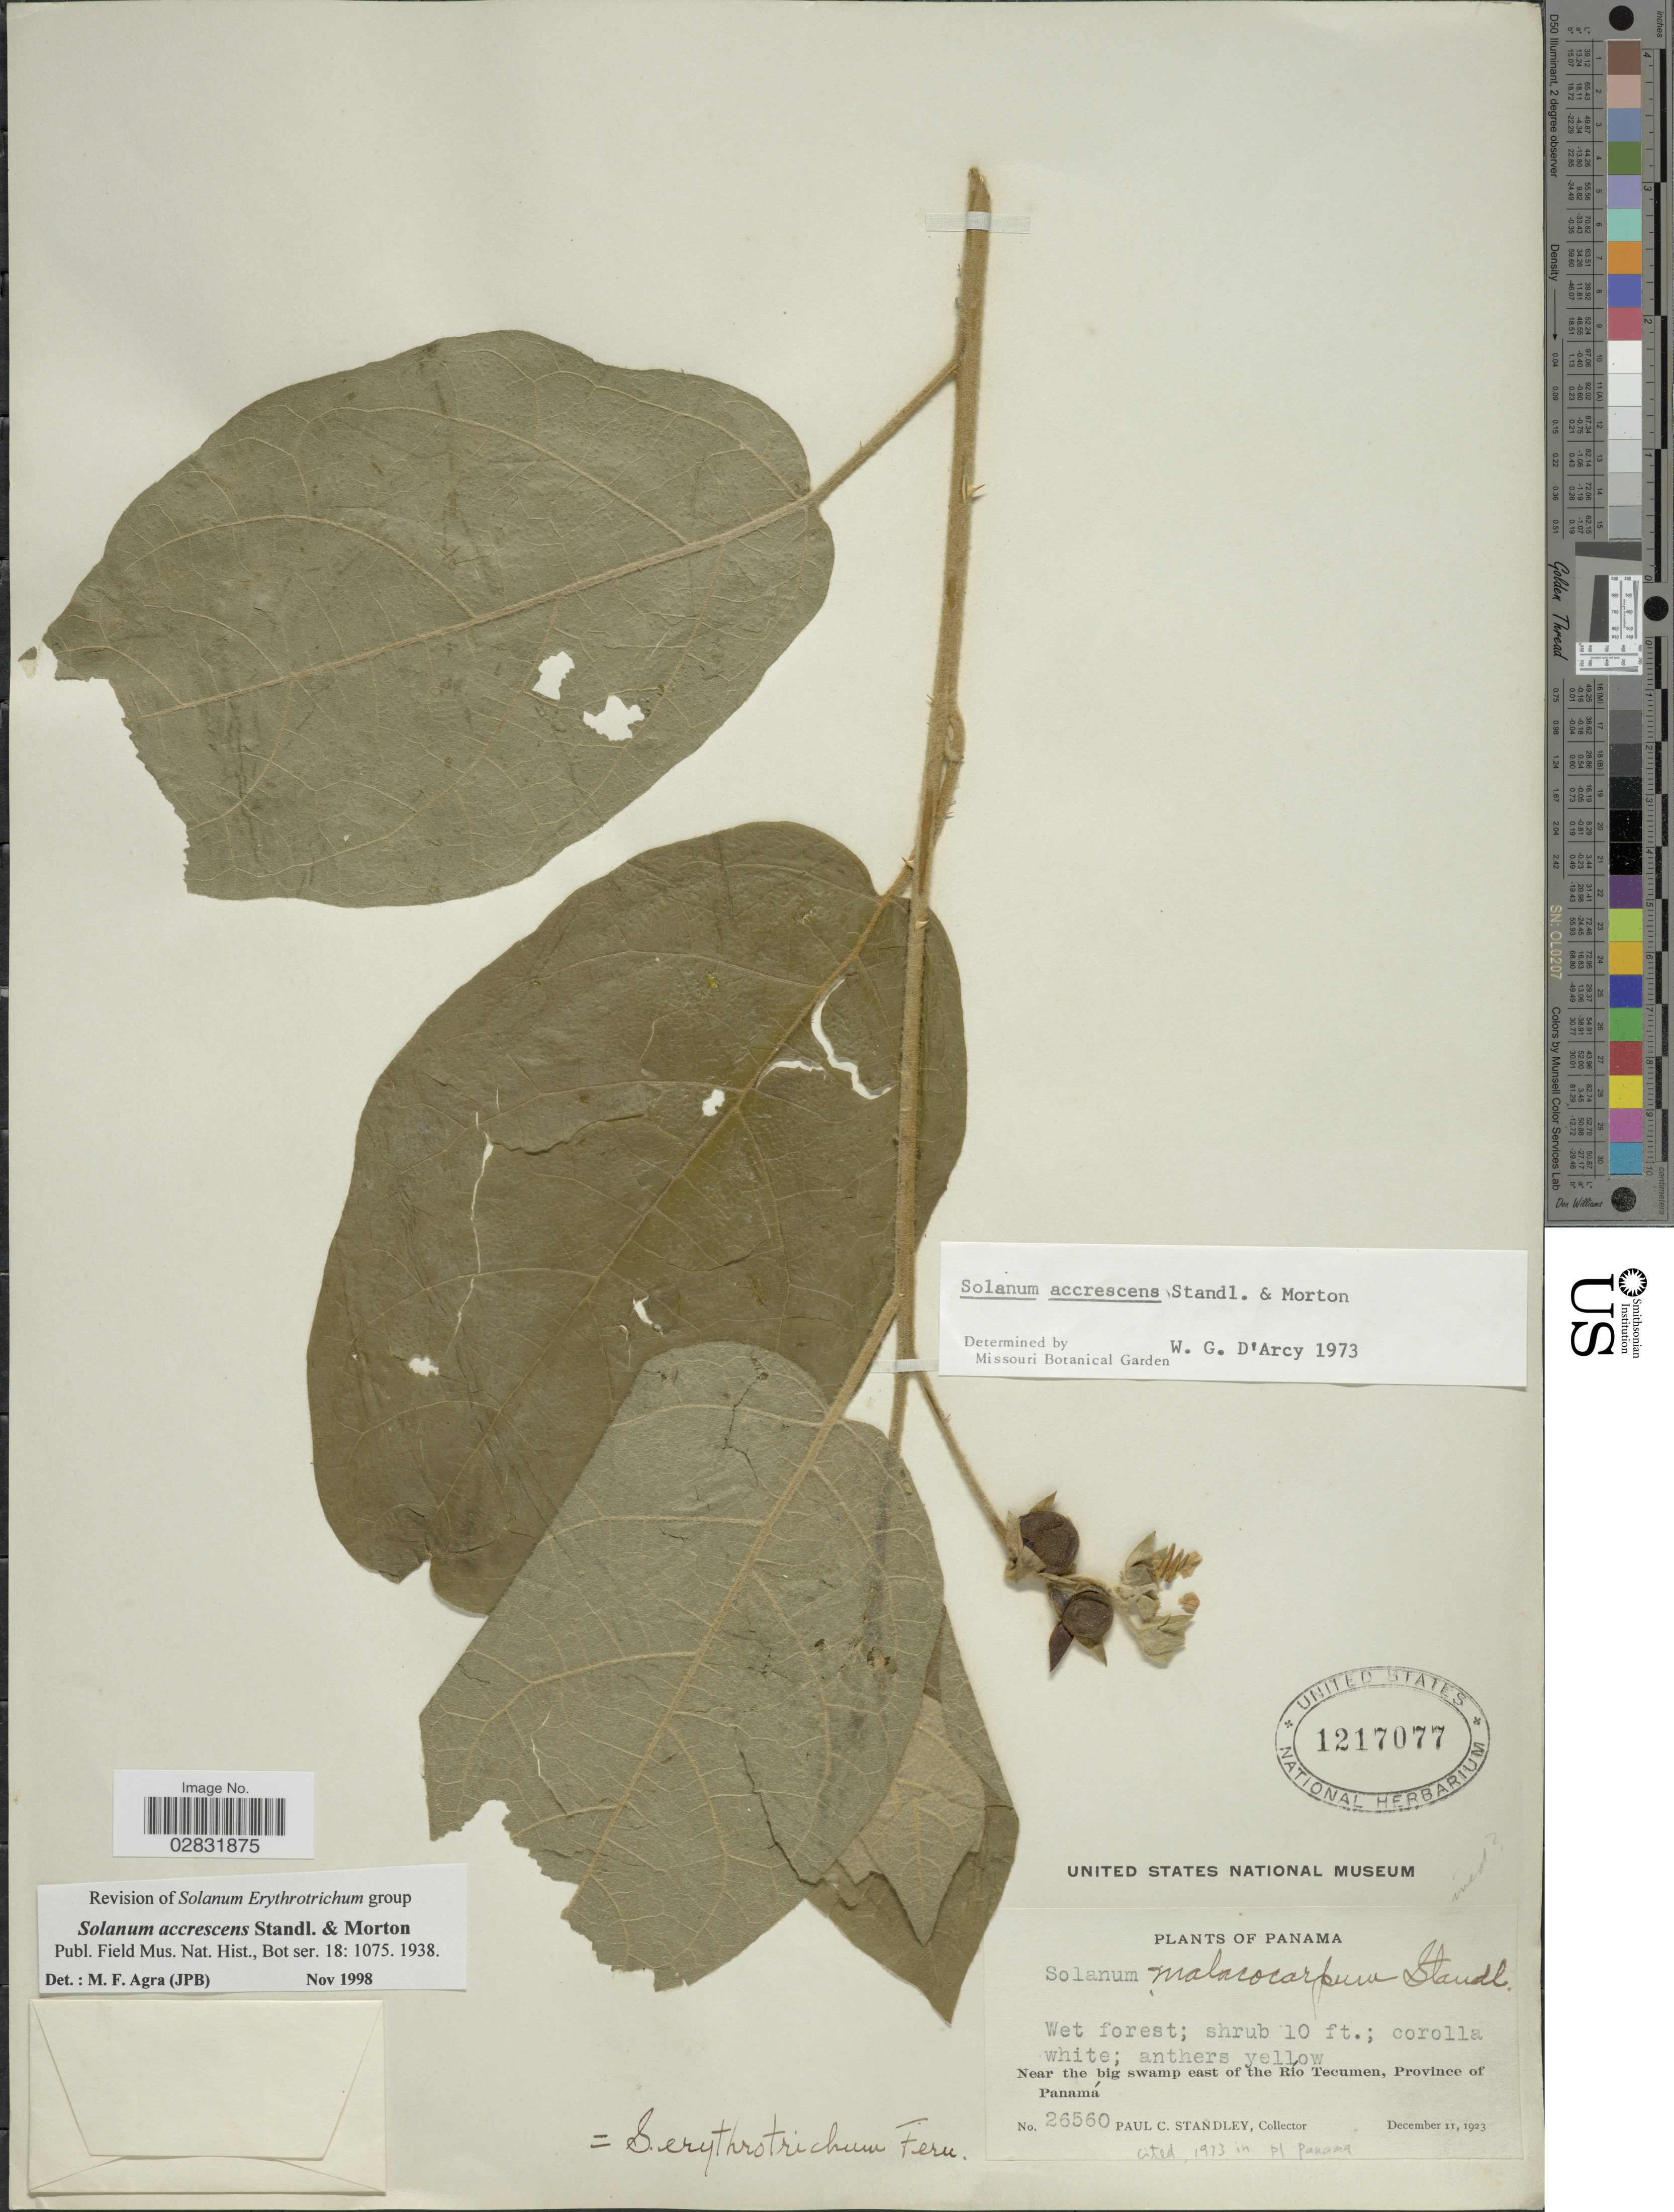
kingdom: Plantae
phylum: Tracheophyta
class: Magnoliopsida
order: Solanales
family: Solanaceae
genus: Solanum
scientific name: Solanum accrescens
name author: Standl. & C.V. Morton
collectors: P. C. Standley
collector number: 26560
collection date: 1923-12-11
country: Panama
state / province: Panamá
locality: Near the big swamp east of the Río Tecumen.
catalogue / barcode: US 1217077